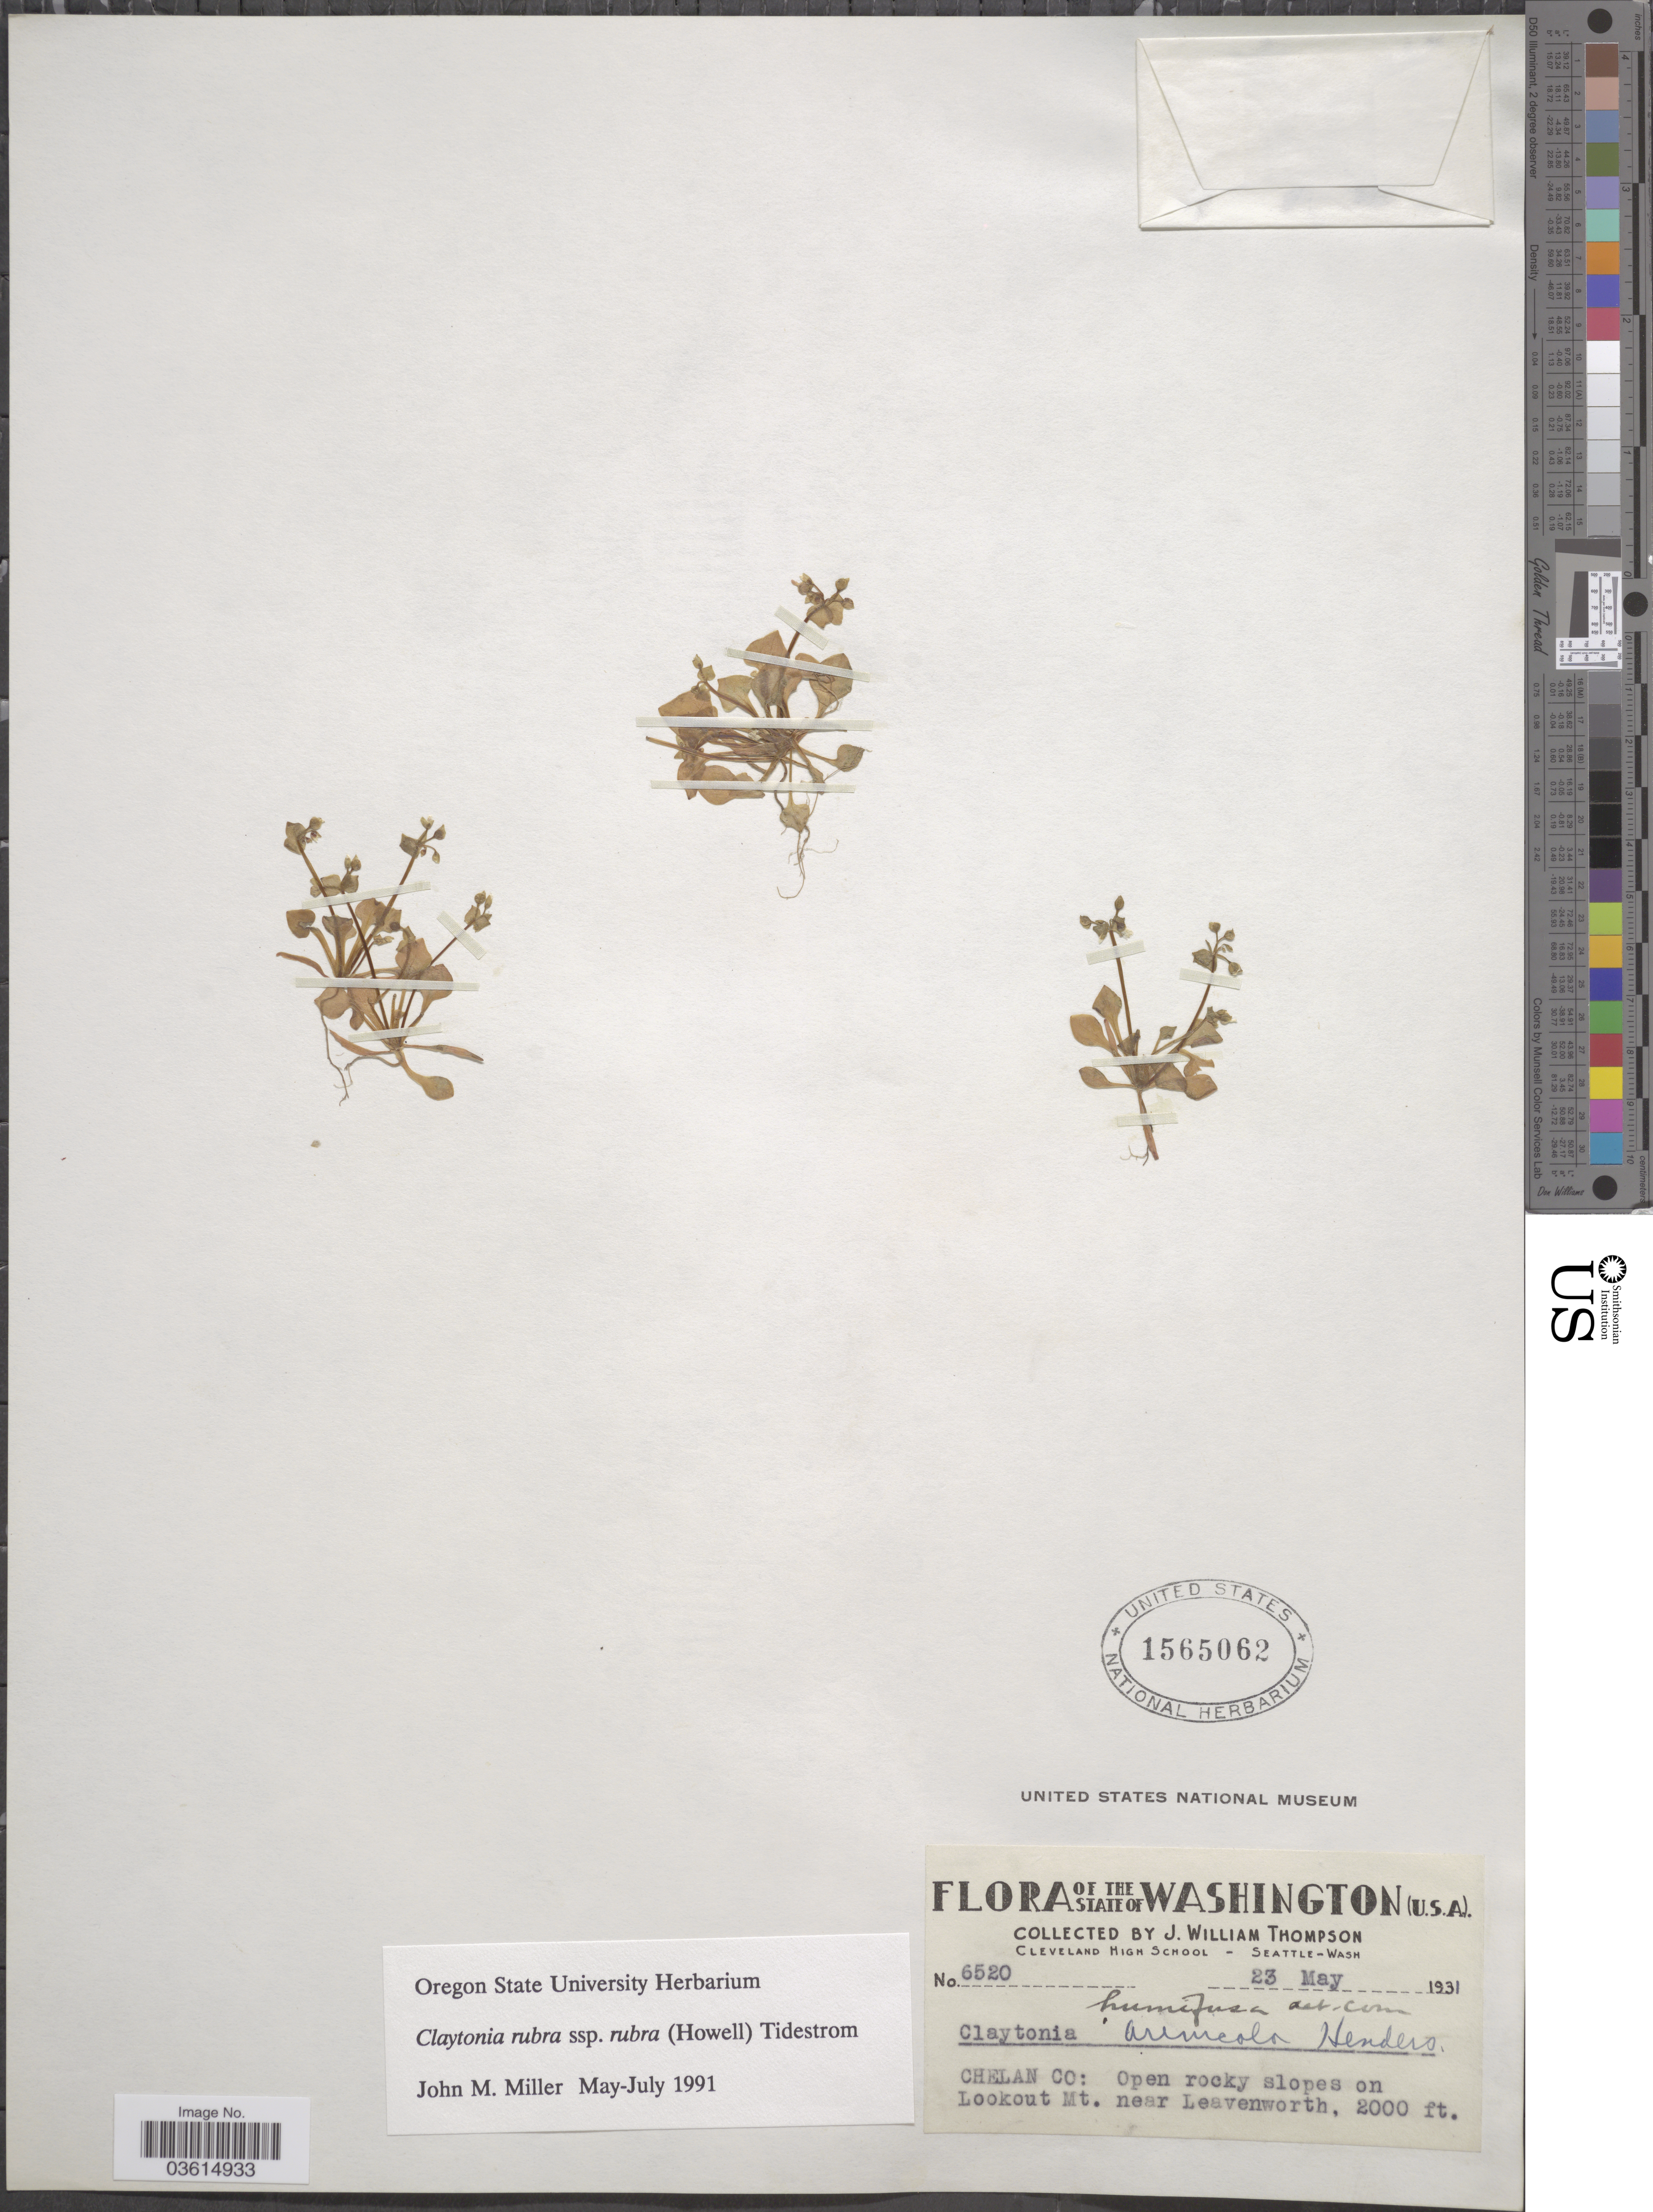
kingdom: Plantae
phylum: Tracheophyta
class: Magnoliopsida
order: Caryophyllales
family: Montiaceae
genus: Claytonia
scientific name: Claytonia rubra subsp. rubra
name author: (Howell) Tidestr.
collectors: J. W. Thompson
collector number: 6520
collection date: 1931-05-23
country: United States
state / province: Washington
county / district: Chelan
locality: U. S. A. Chelan Co: Open rocky slopes on Lookout Mt. near Leavenworth.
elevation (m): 610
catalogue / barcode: US 1565062